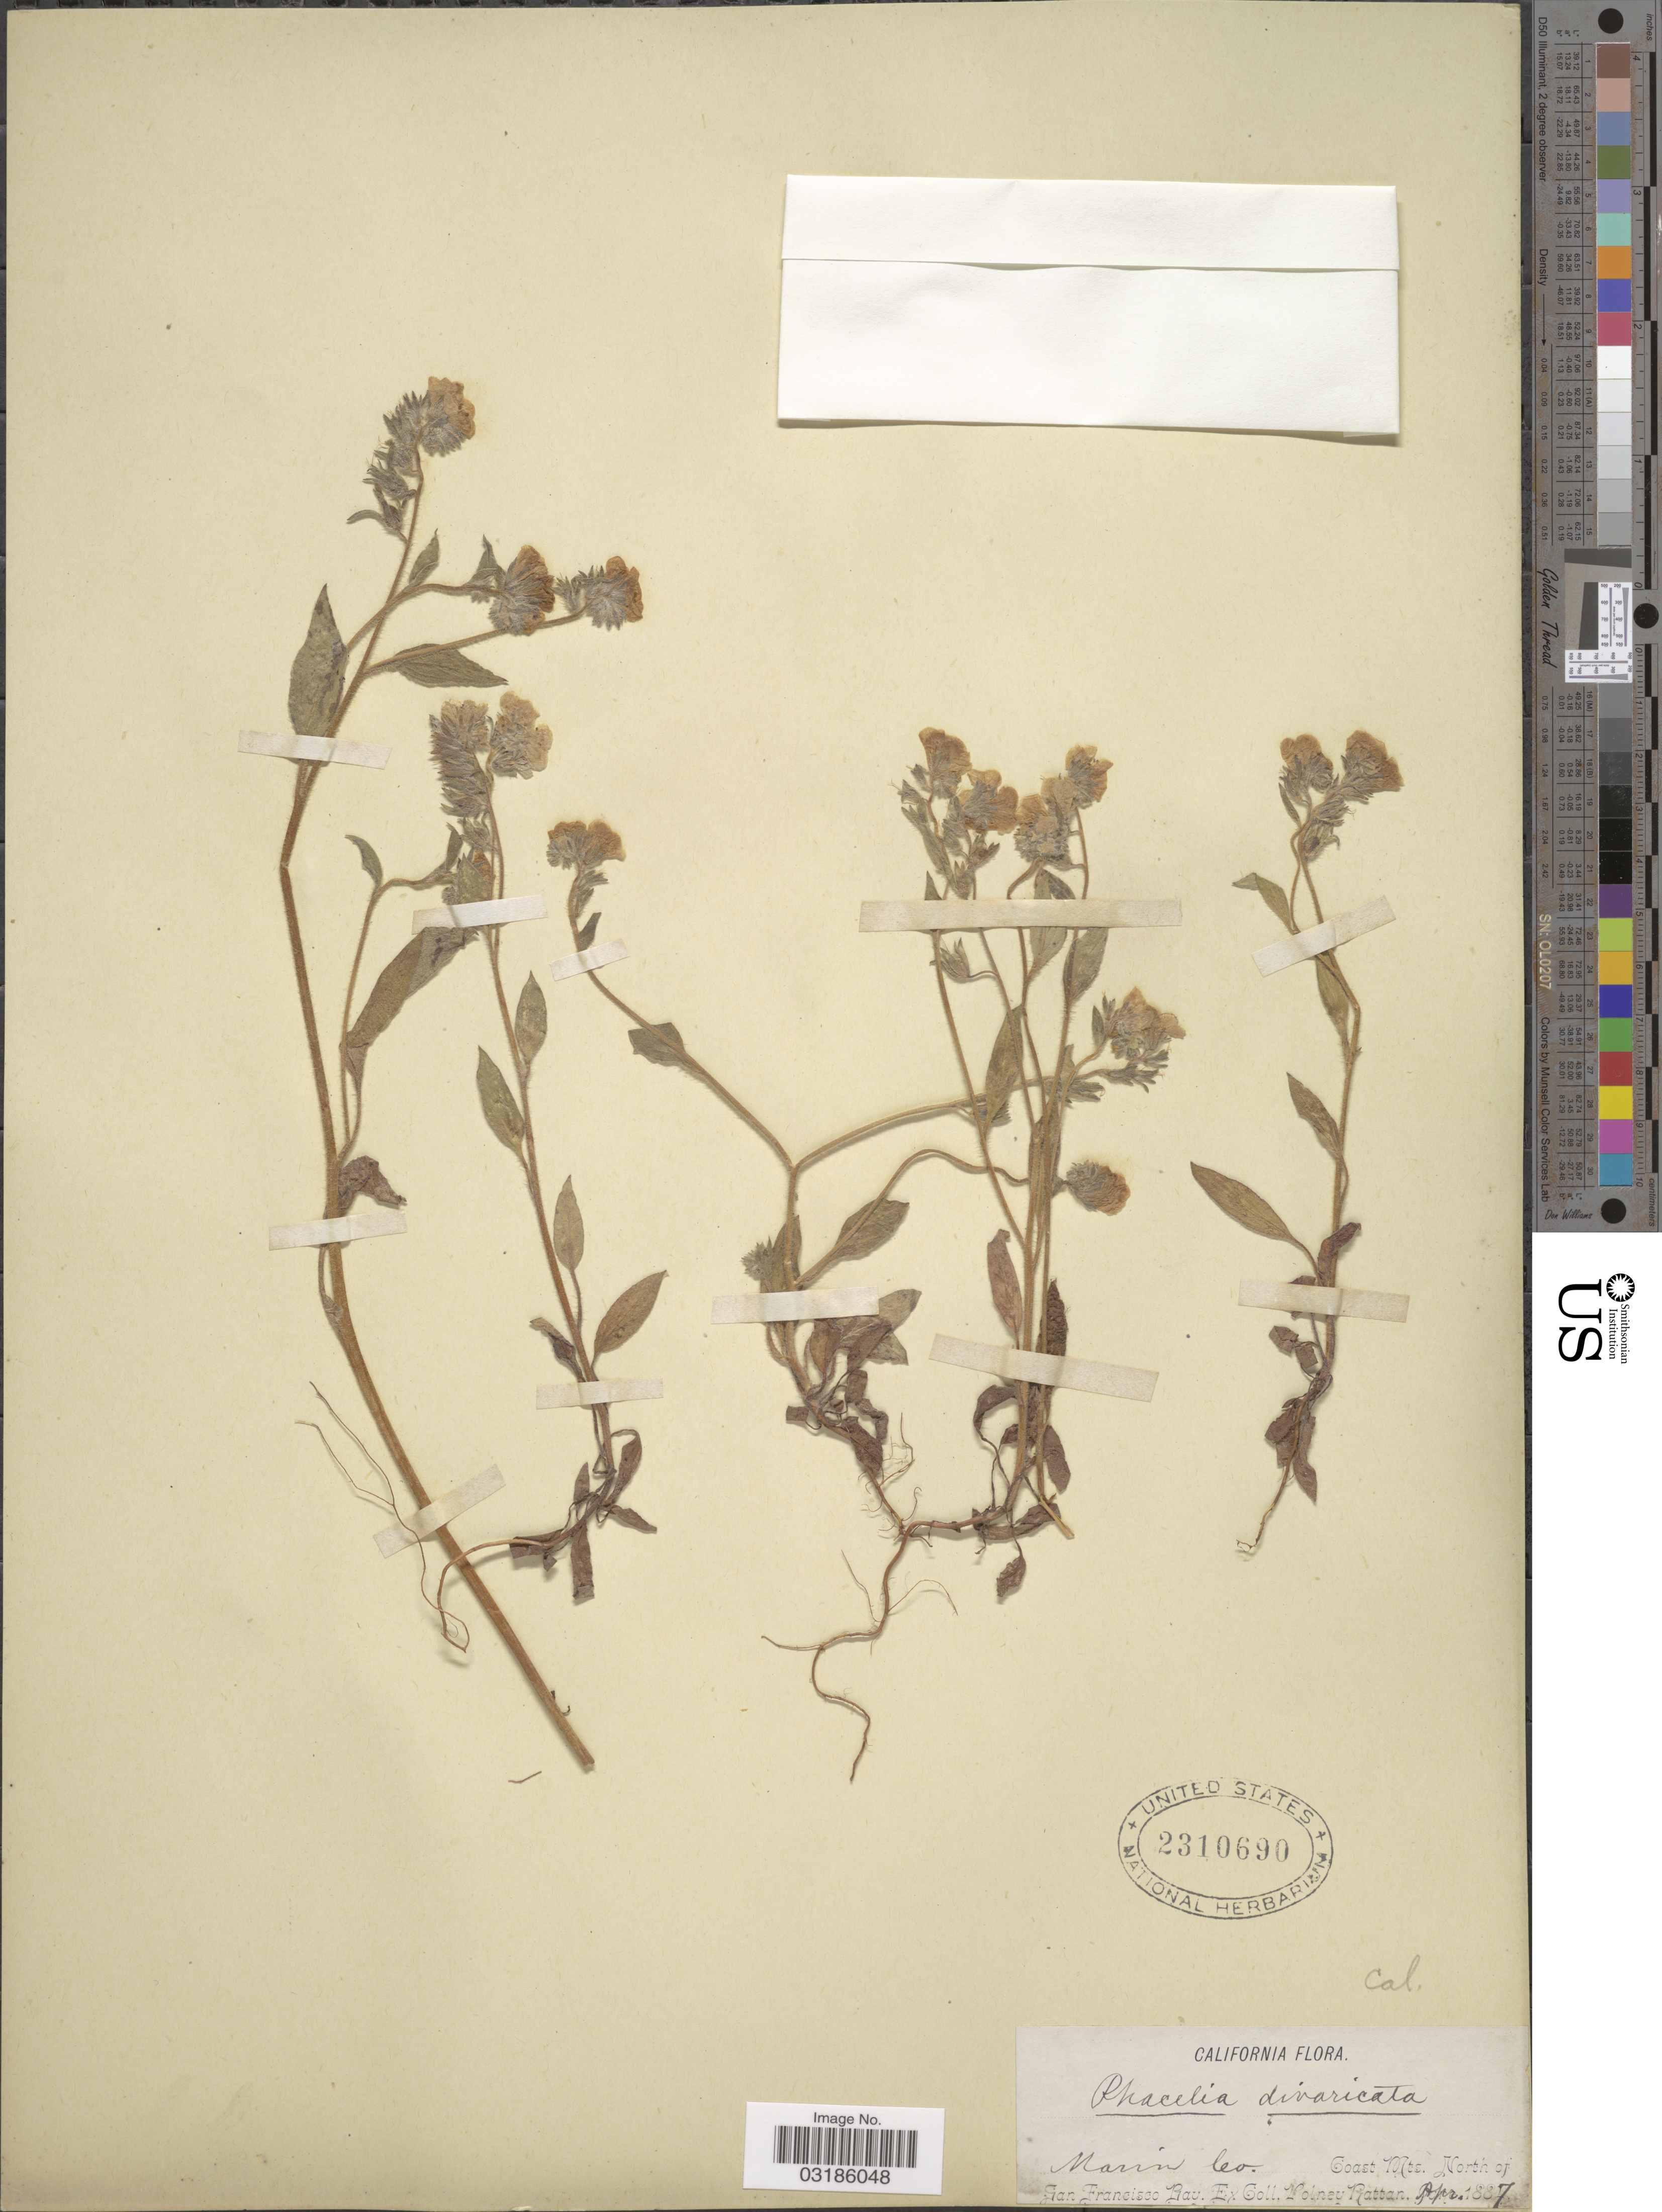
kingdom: Plantae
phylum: Tracheophyta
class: Magnoliopsida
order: Boraginales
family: Hydrophyllaceae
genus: Phacelia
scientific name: Phacelia divaricata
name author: (Benth.) A. Gray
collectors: V. Rattan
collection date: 1887-04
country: United States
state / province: California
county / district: San Francisco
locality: Marin Co. Coast Mts. North of San Francisco Bay.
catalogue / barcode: US 2310690